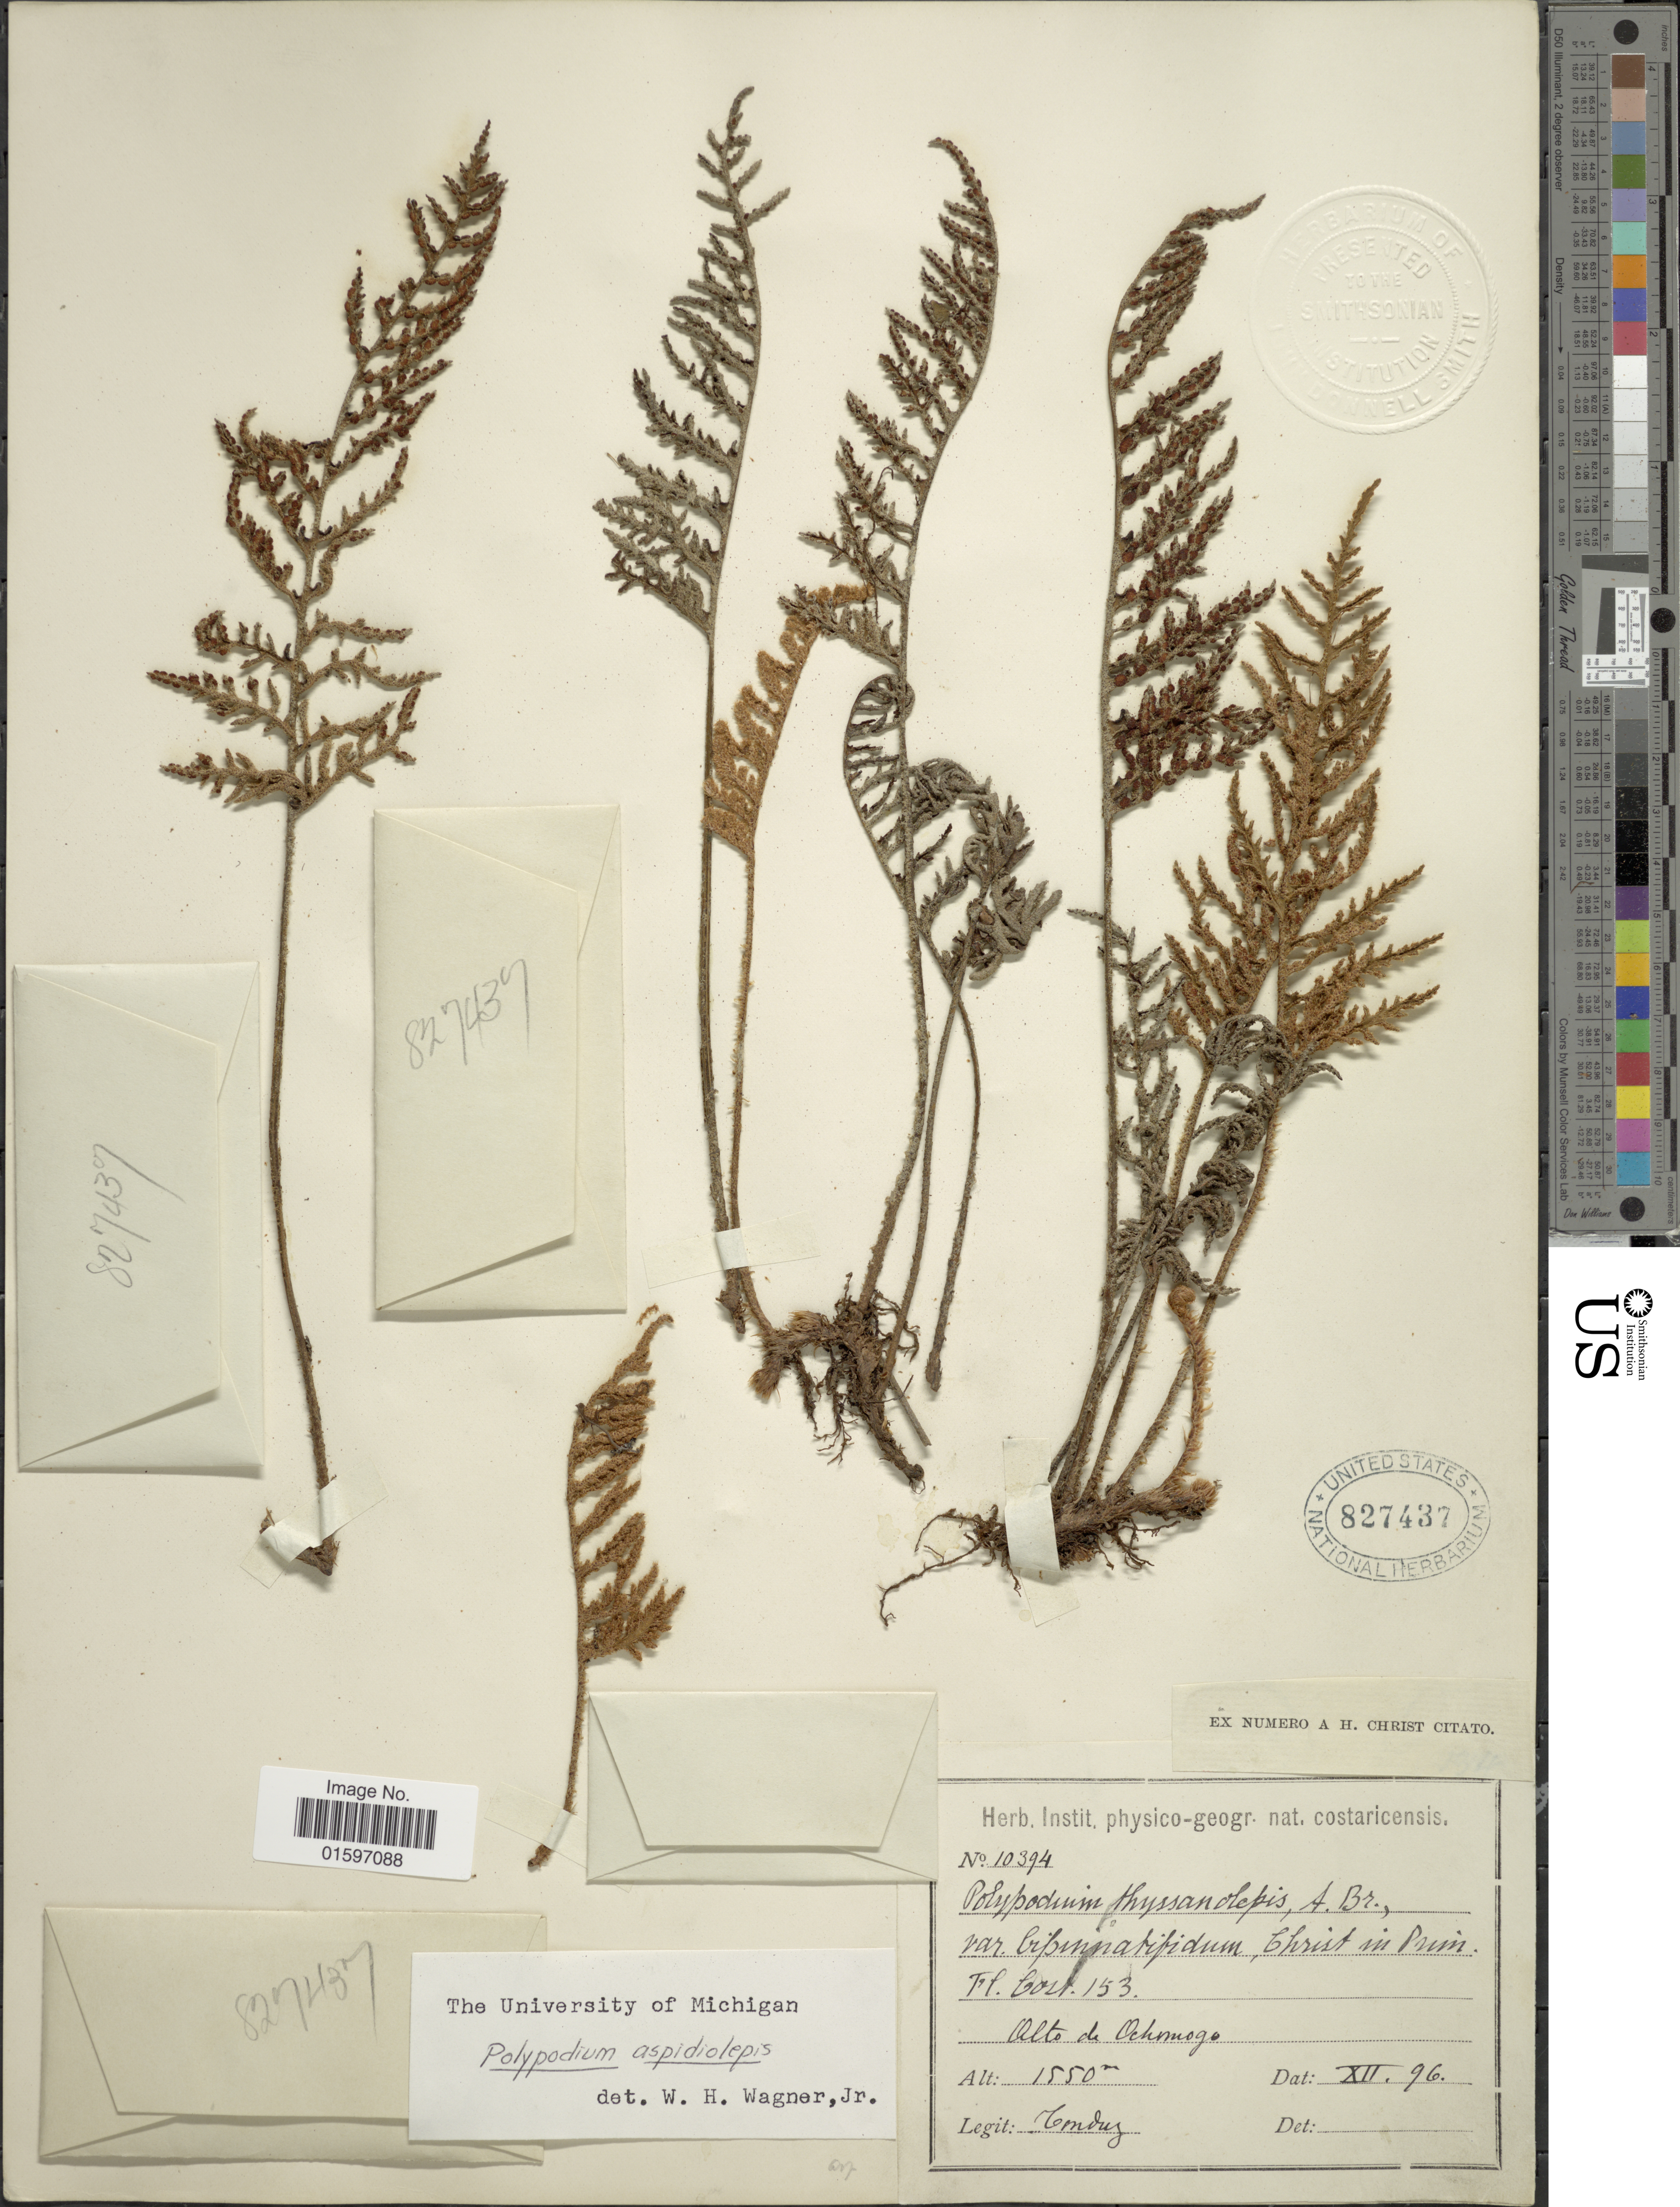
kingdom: Plantae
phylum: Tracheophyta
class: Polypodiopsida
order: Polypodiales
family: Polypodiaceae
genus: Pleopeltis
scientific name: Pleopeltis x aspidiolepis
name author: (Baker) A.R. Sm.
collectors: A. Tonduz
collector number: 10934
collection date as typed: Transcribed d/m/y: /8/96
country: Costa Rica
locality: Fl. Coast. 153, Alto de Ochomogo.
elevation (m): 1550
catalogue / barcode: US 827437